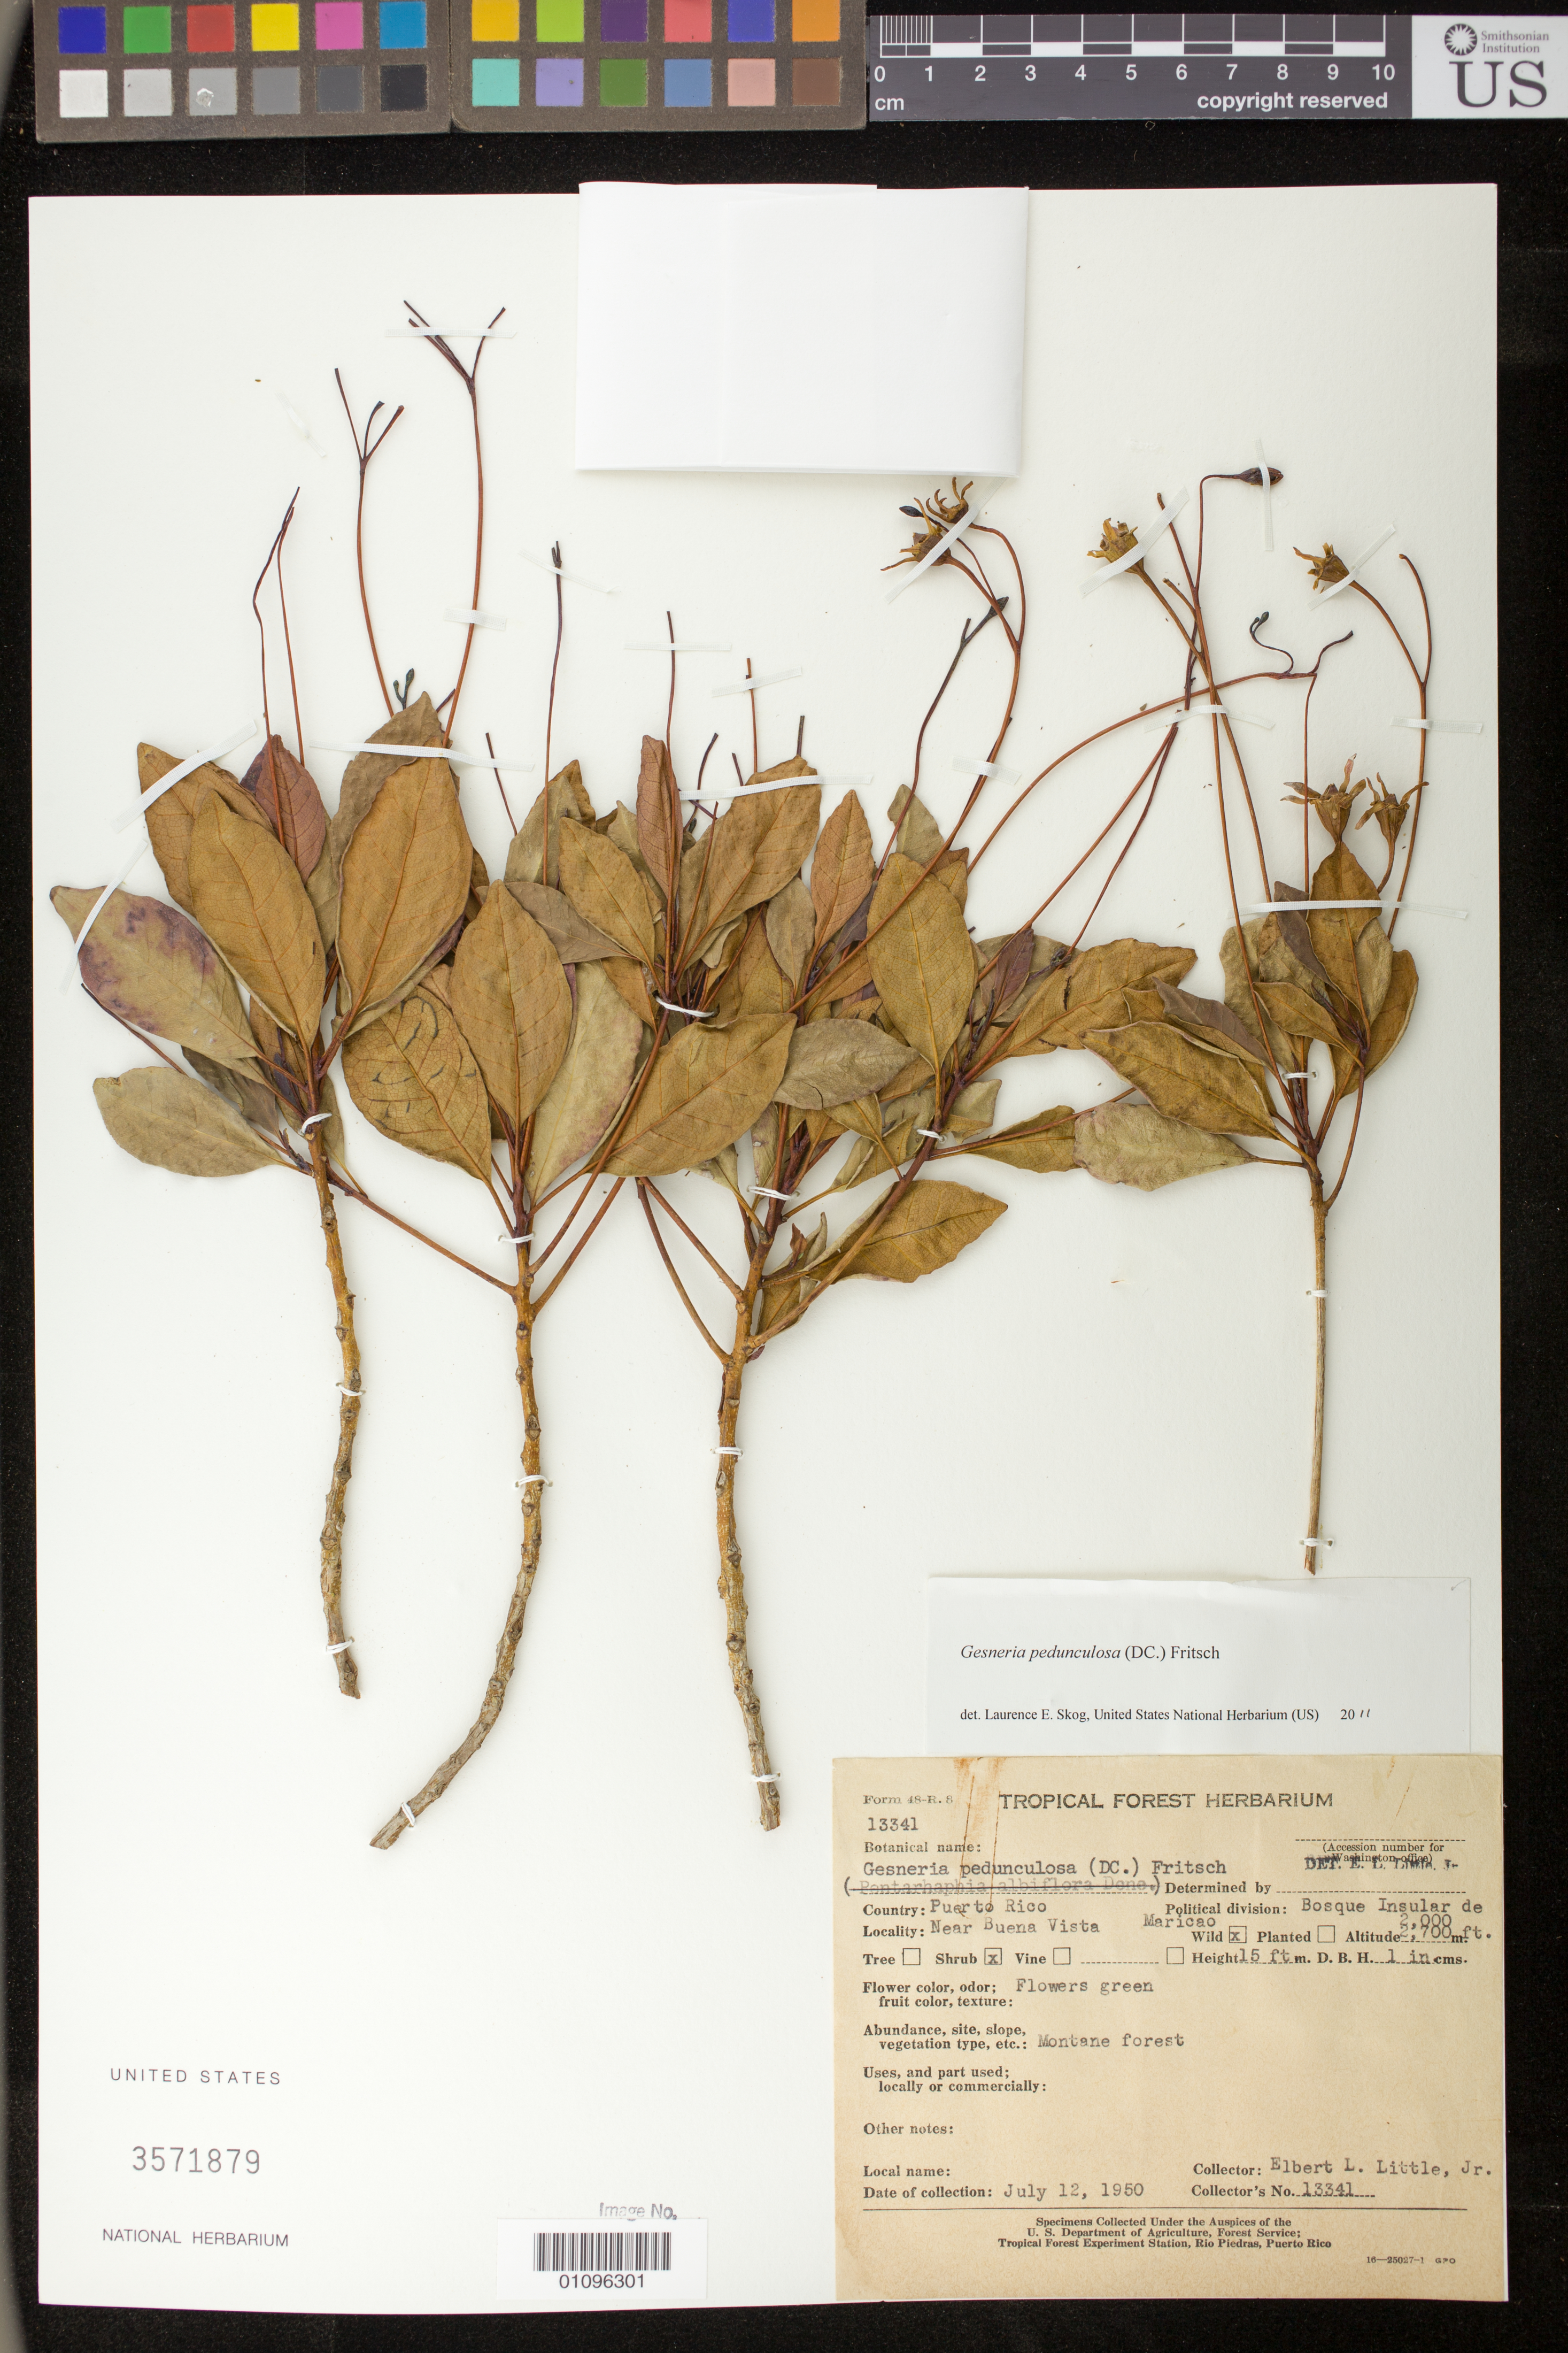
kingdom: Plantae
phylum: Tracheophyta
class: Magnoliopsida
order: Lamiales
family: Gesneriaceae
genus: Gesneria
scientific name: Gesneria pedunculosa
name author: (DC.) Fritsch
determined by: Skog, Laurence E.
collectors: E. L. Little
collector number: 13341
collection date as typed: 12 Jul 1950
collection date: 1950-07-12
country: Puerto Rico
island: Puerto Rico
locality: Bosque Insular de Maricao, near Buena Vista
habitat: Montane forest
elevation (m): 610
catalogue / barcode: US 3571879